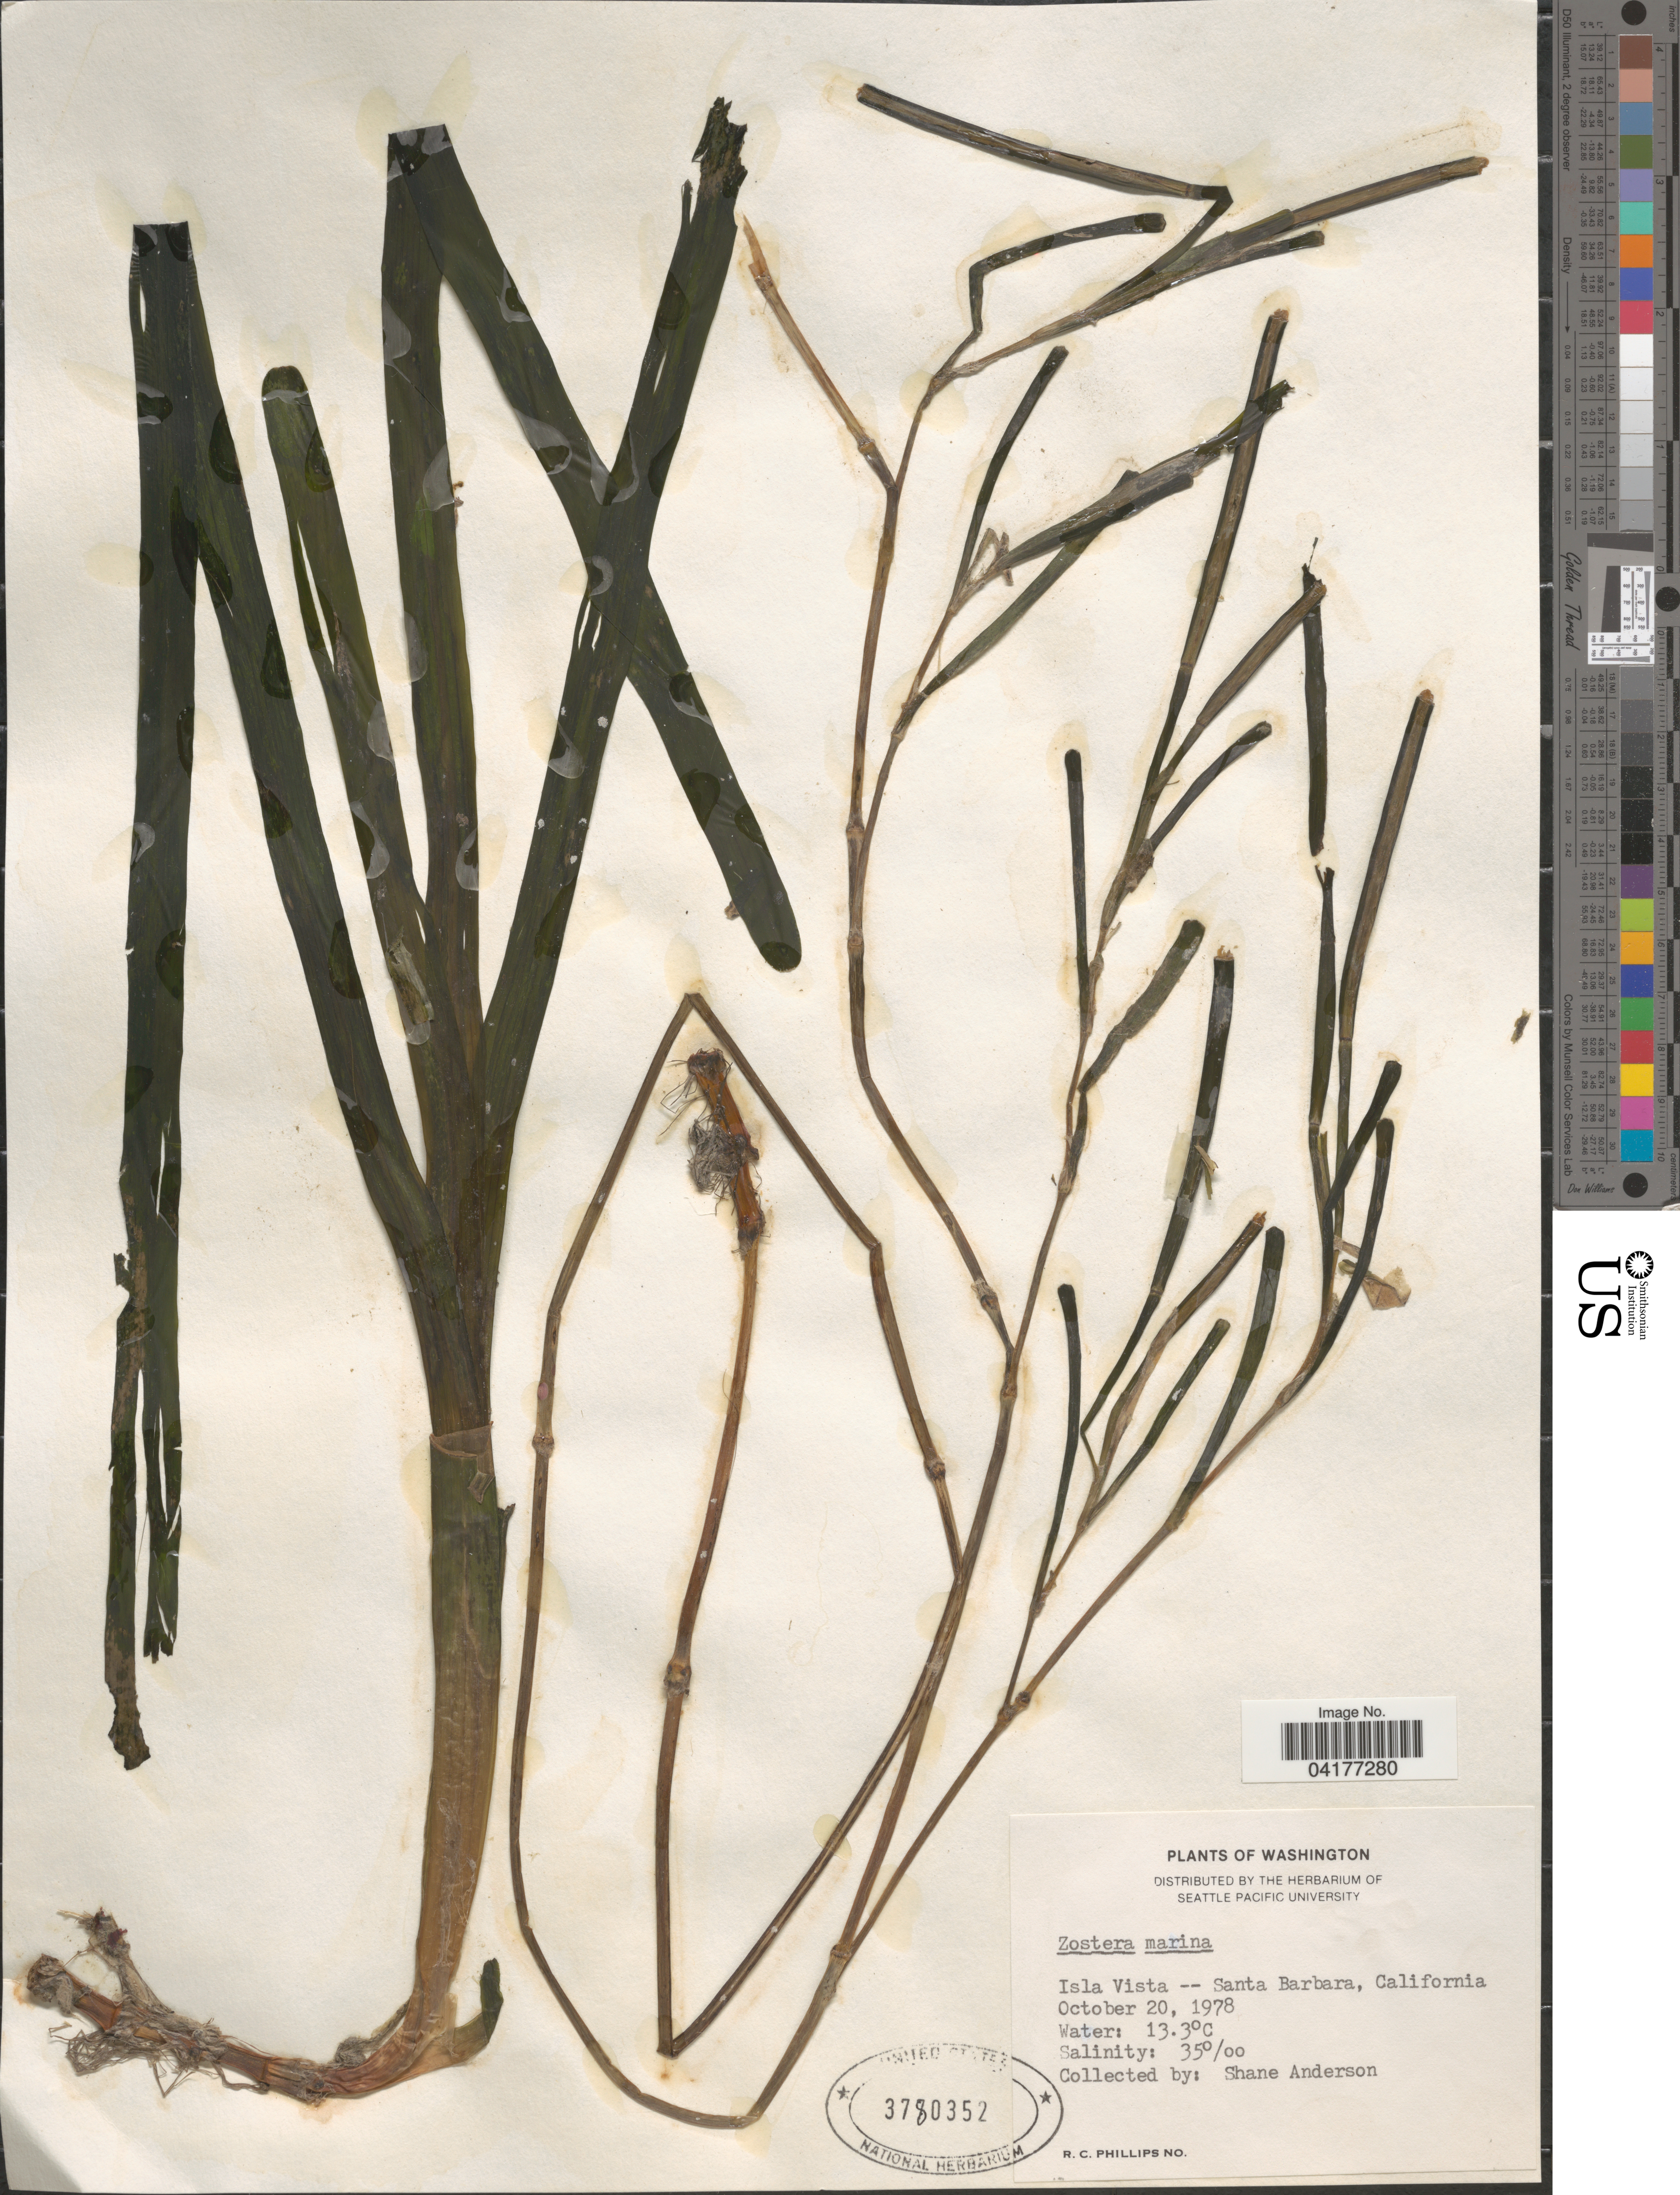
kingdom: Plantae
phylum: Tracheophyta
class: Liliopsida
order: Alismatales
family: Zosteraceae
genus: Zostera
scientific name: Zostera marina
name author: L.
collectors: S. Anderson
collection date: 1978-10-20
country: United States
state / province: California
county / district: Santa Barbara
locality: Isla Vista -- Santa Barbara.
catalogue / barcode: US 3780352